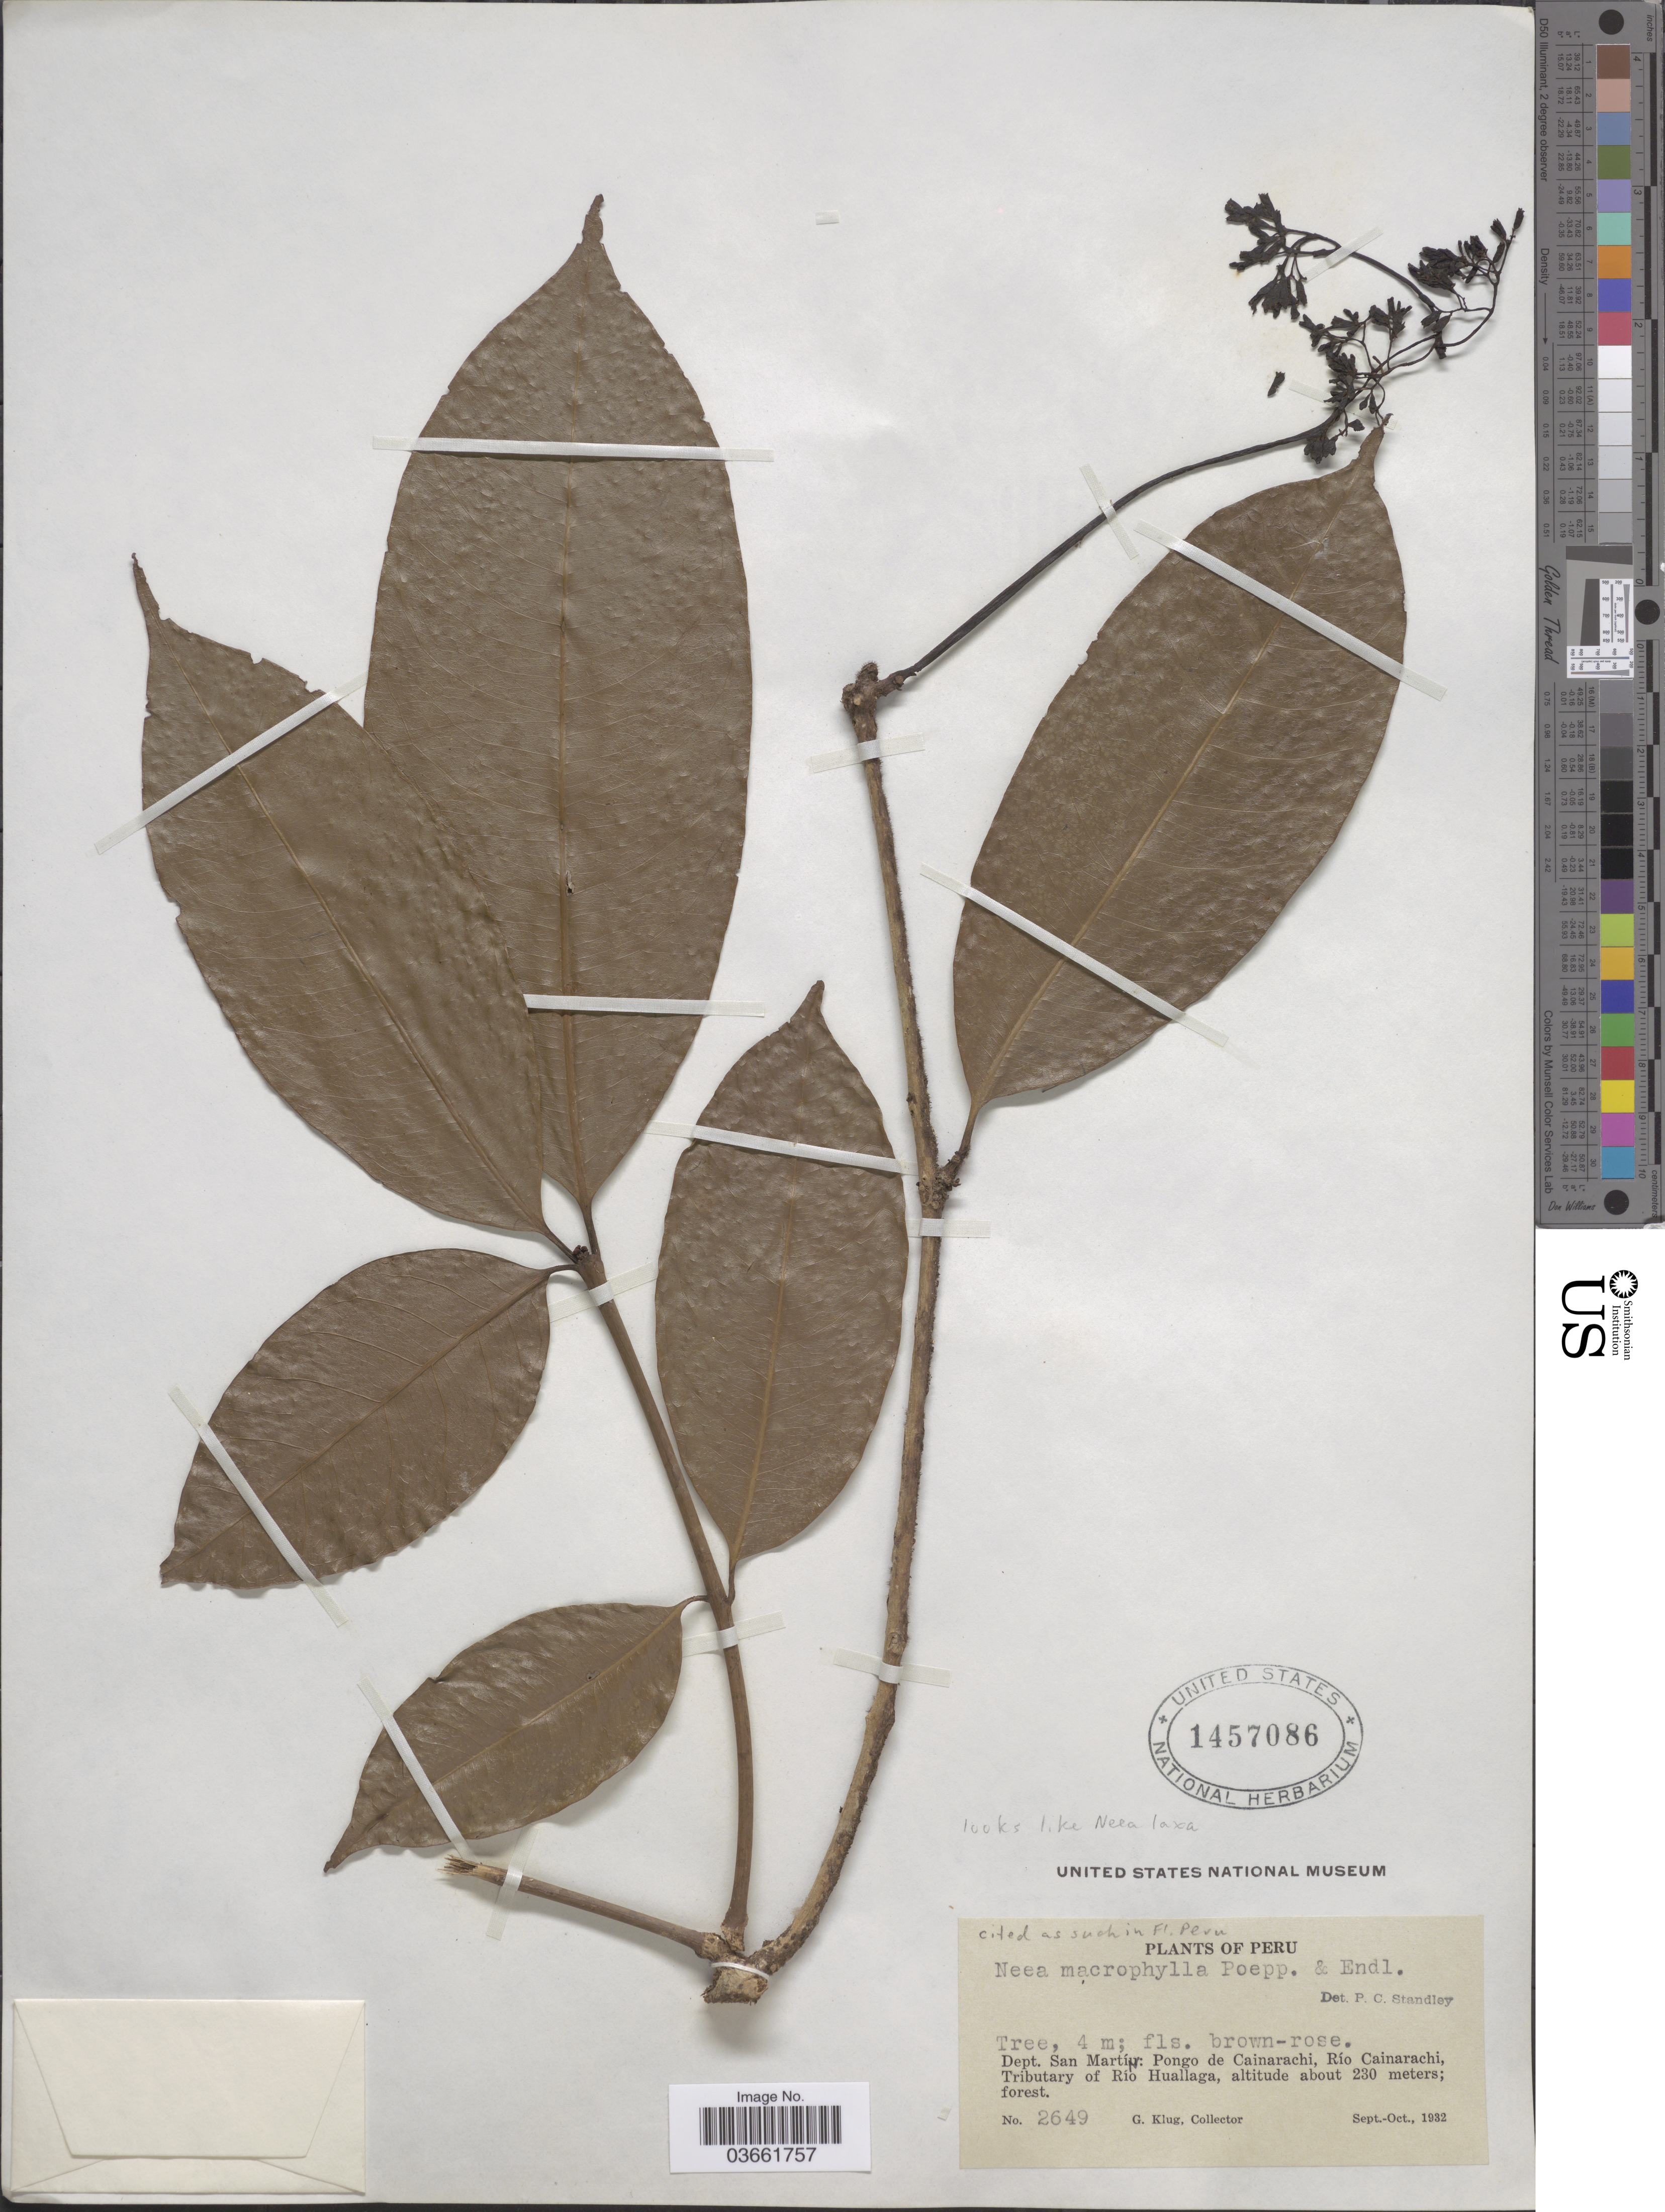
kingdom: Plantae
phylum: Tracheophyta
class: Magnoliopsida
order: Caryophyllales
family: Nyctaginaceae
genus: Neea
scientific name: Neea macrophylla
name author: Britton ex Rusby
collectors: G. Klug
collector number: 2649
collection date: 1932-09/1932-10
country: Peru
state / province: San Martín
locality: Dept. San Martín: Pongo de Cainarachi, Río Cainarachi, Tributary of Río Huallaga.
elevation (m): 230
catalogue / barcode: US 1457086